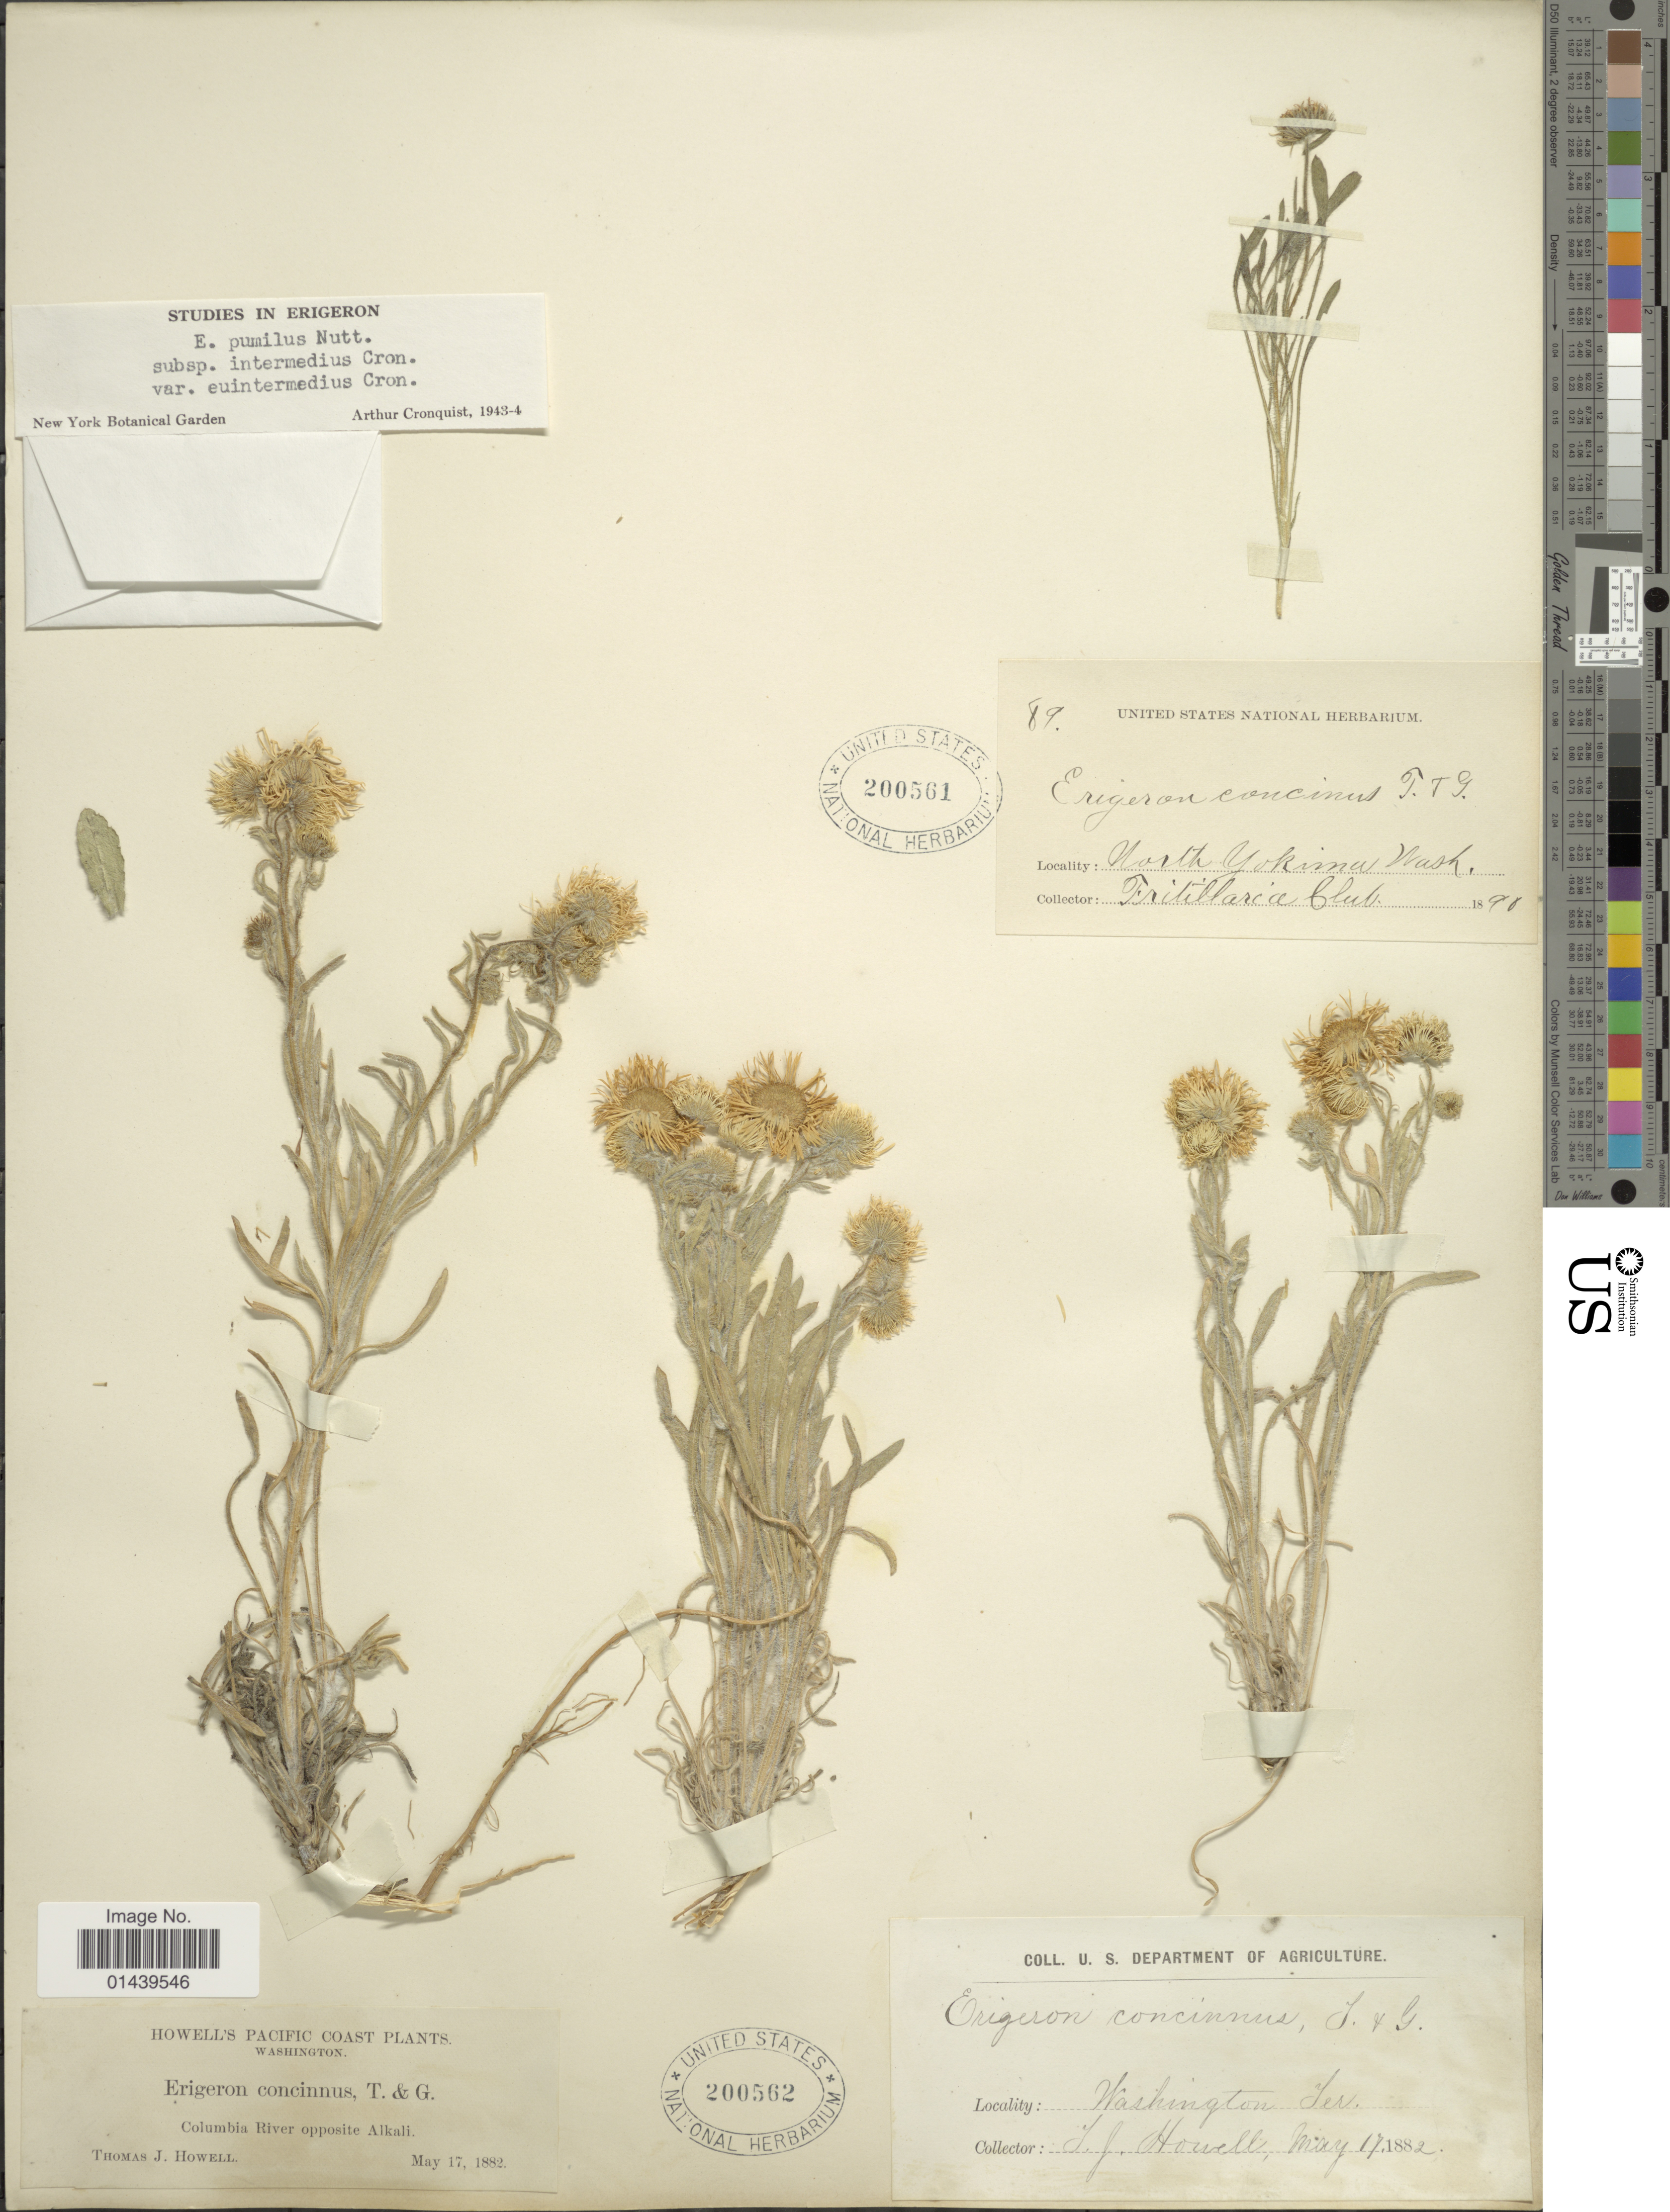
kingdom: Plantae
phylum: Tracheophyta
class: Magnoliopsida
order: Asterales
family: Asteraceae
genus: Erigeron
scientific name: Erigeron pumilus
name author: Nutt.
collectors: N. Yakima Fritillaria Club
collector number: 89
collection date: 1890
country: United States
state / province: Washington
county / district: Yakima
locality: North Yakima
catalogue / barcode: US 200561-2